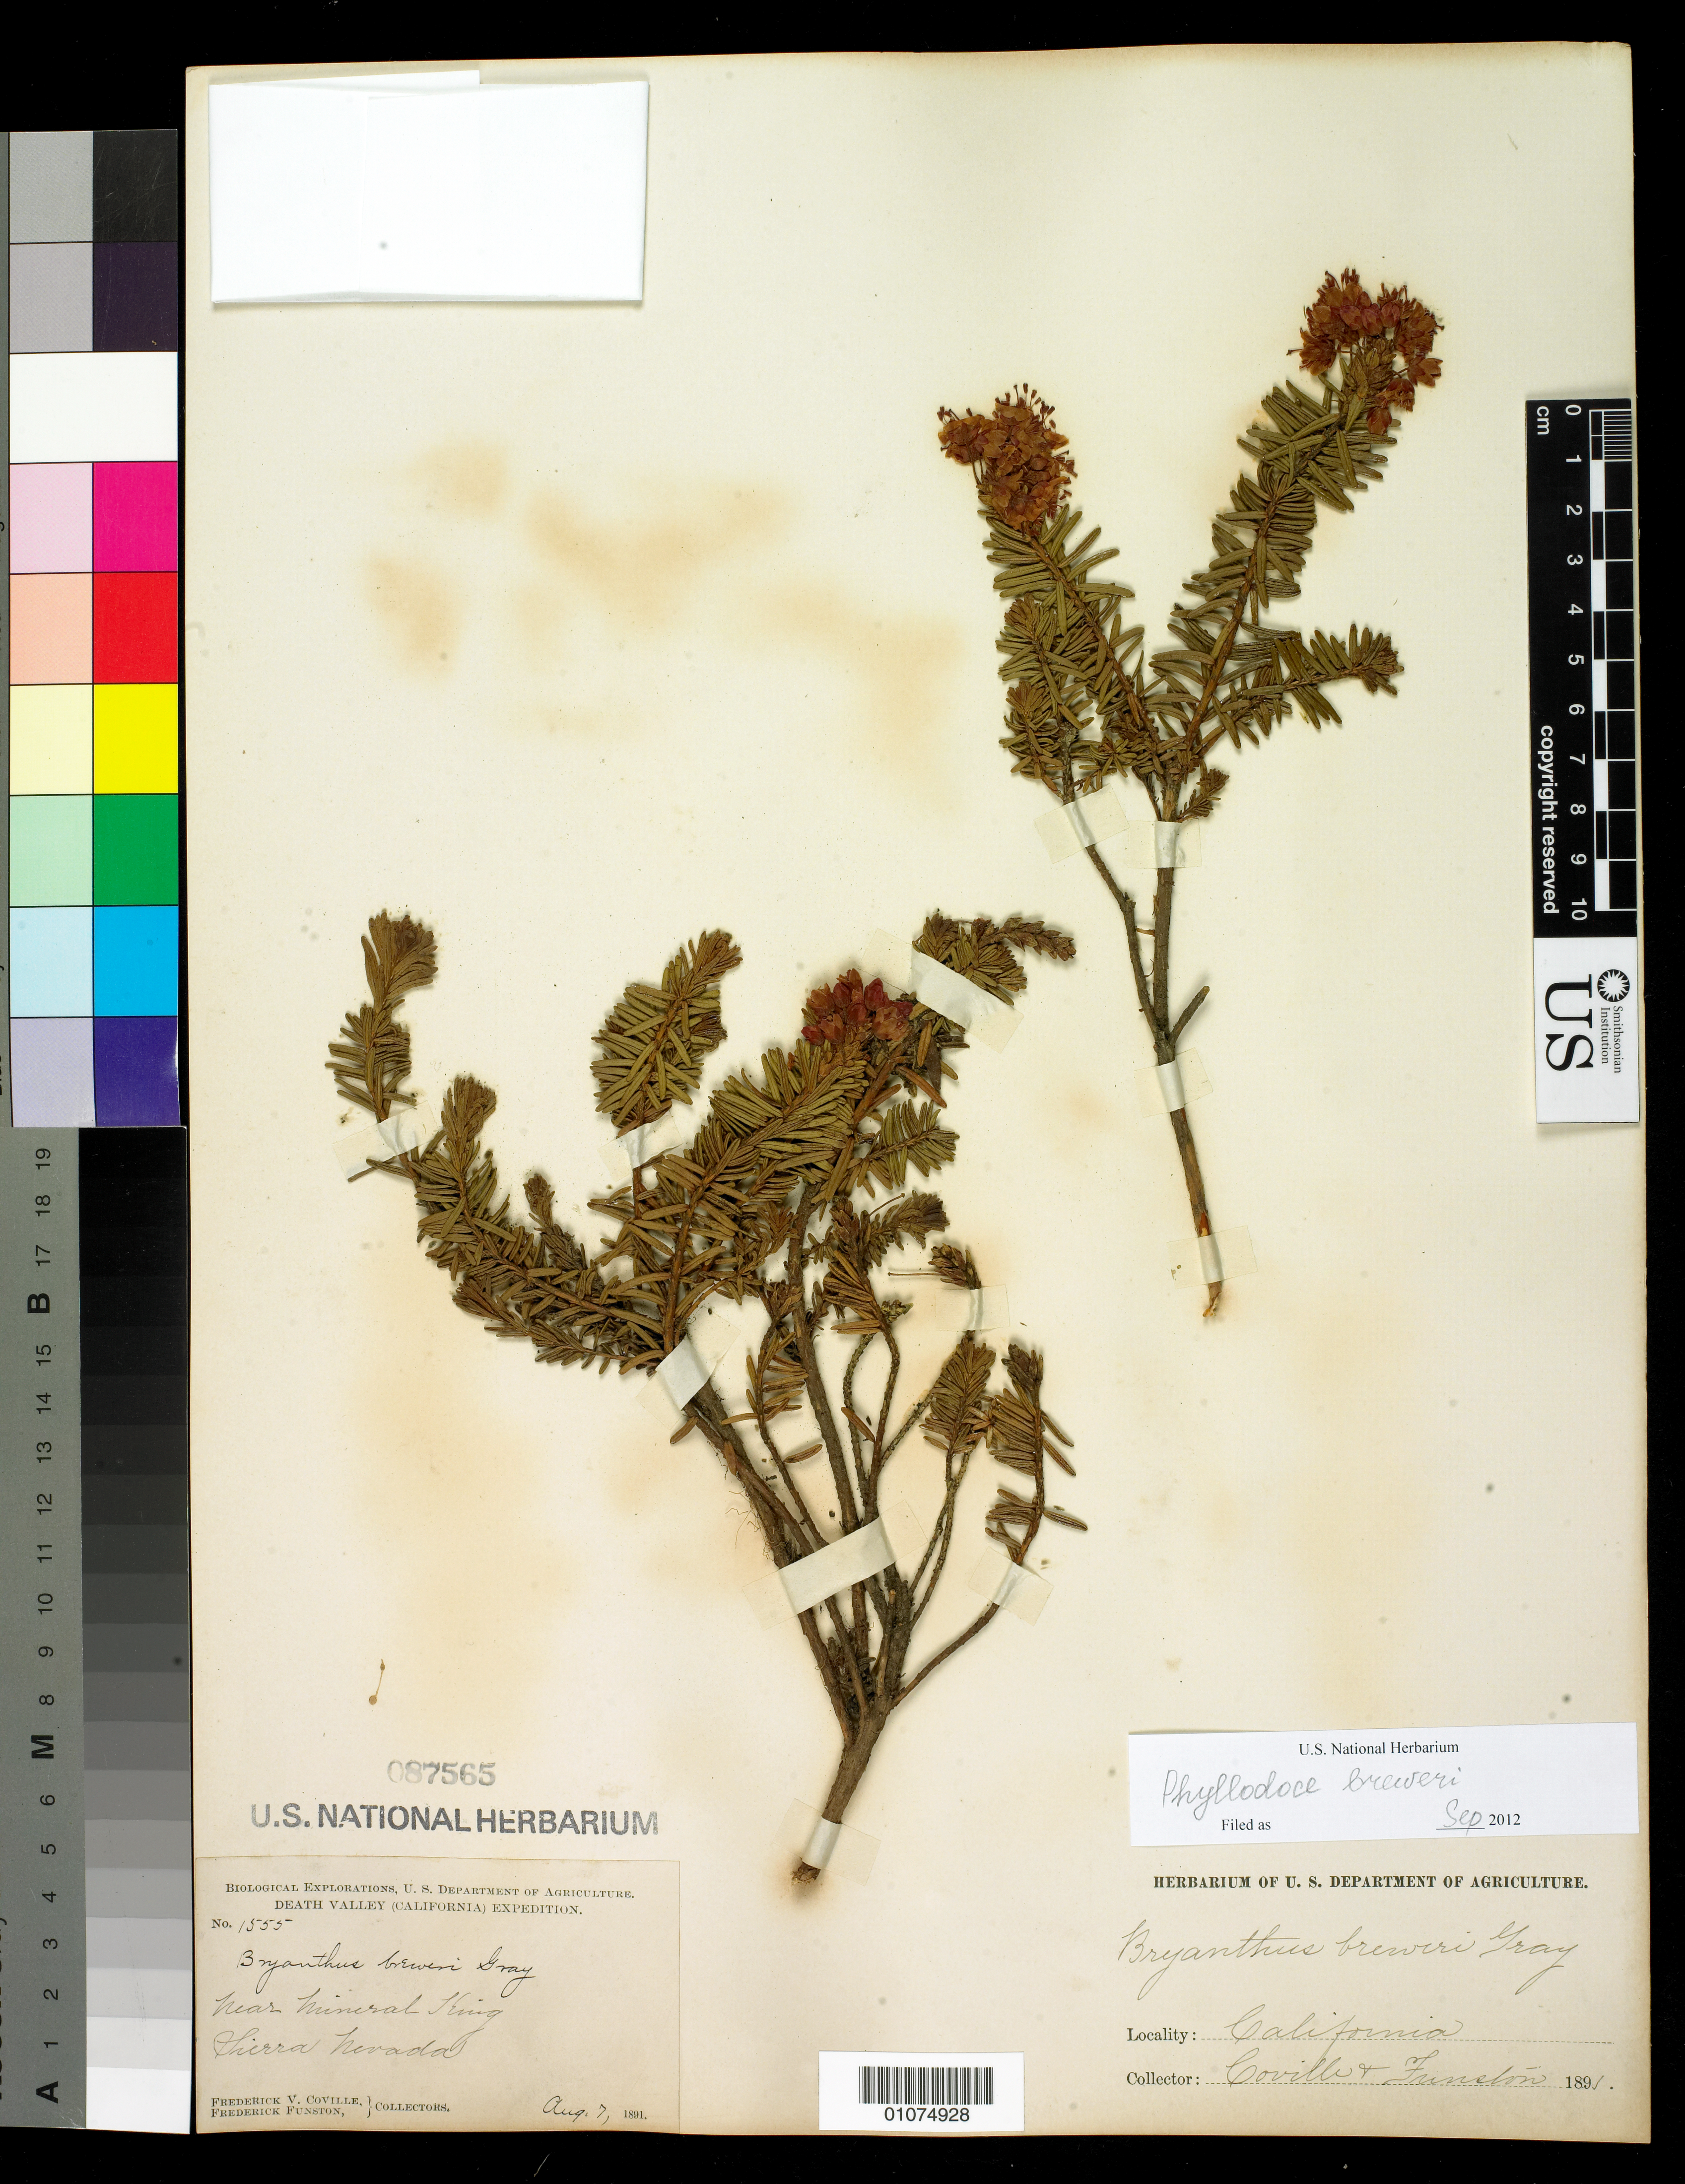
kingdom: Plantae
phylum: Tracheophyta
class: Magnoliopsida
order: Ericales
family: Ericaceae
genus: Phyllodoce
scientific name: Phyllodoce breweri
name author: (A. Gray) A. Heller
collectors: F. V. Coville & F. Funston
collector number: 1555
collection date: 1891-08-07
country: United States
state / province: California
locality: Near Mineral King, Sierra Nevada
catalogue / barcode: US 87565